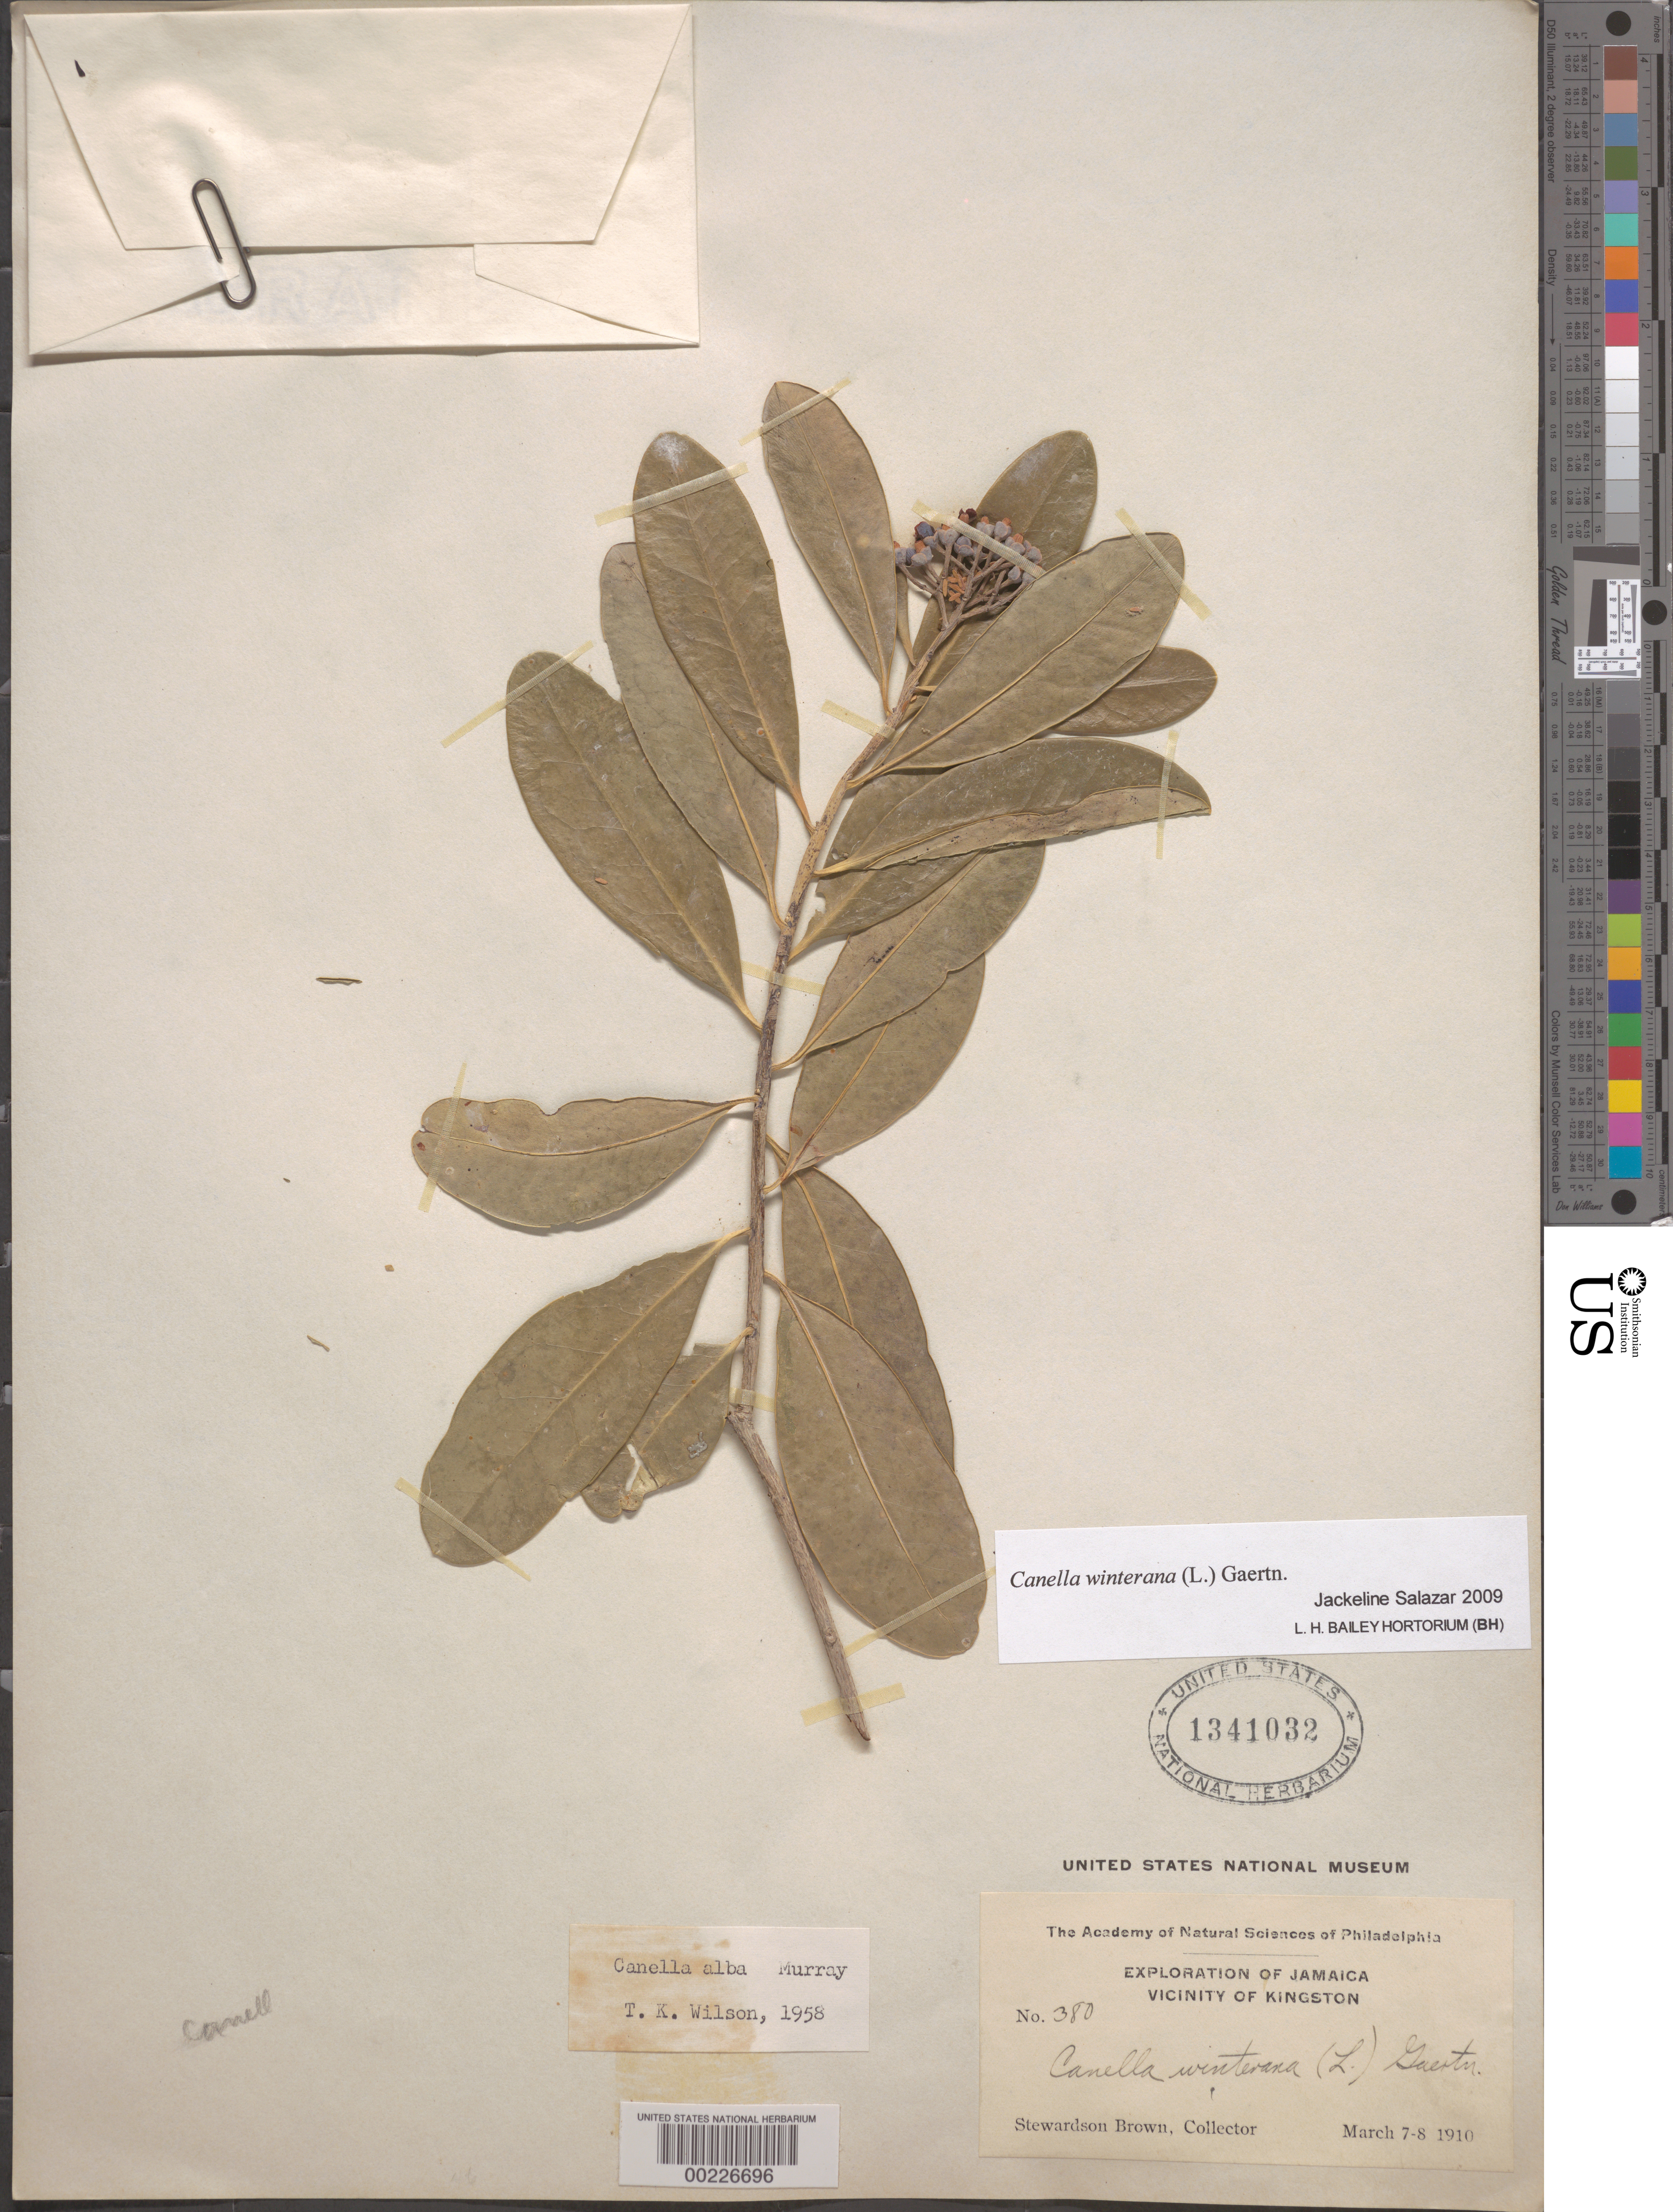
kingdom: Plantae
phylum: Tracheophyta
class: Magnoliopsida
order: Canellales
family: Canellaceae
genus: Canella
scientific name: Canella winterana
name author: (L.) Gaertn.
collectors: S. Brown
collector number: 380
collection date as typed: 07 Mar 1910 and 08 Mar 1910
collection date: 1910-03-07,1910-03-08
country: Jamaica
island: Greater Antilles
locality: Vicinity of kingston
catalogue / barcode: US 1341032